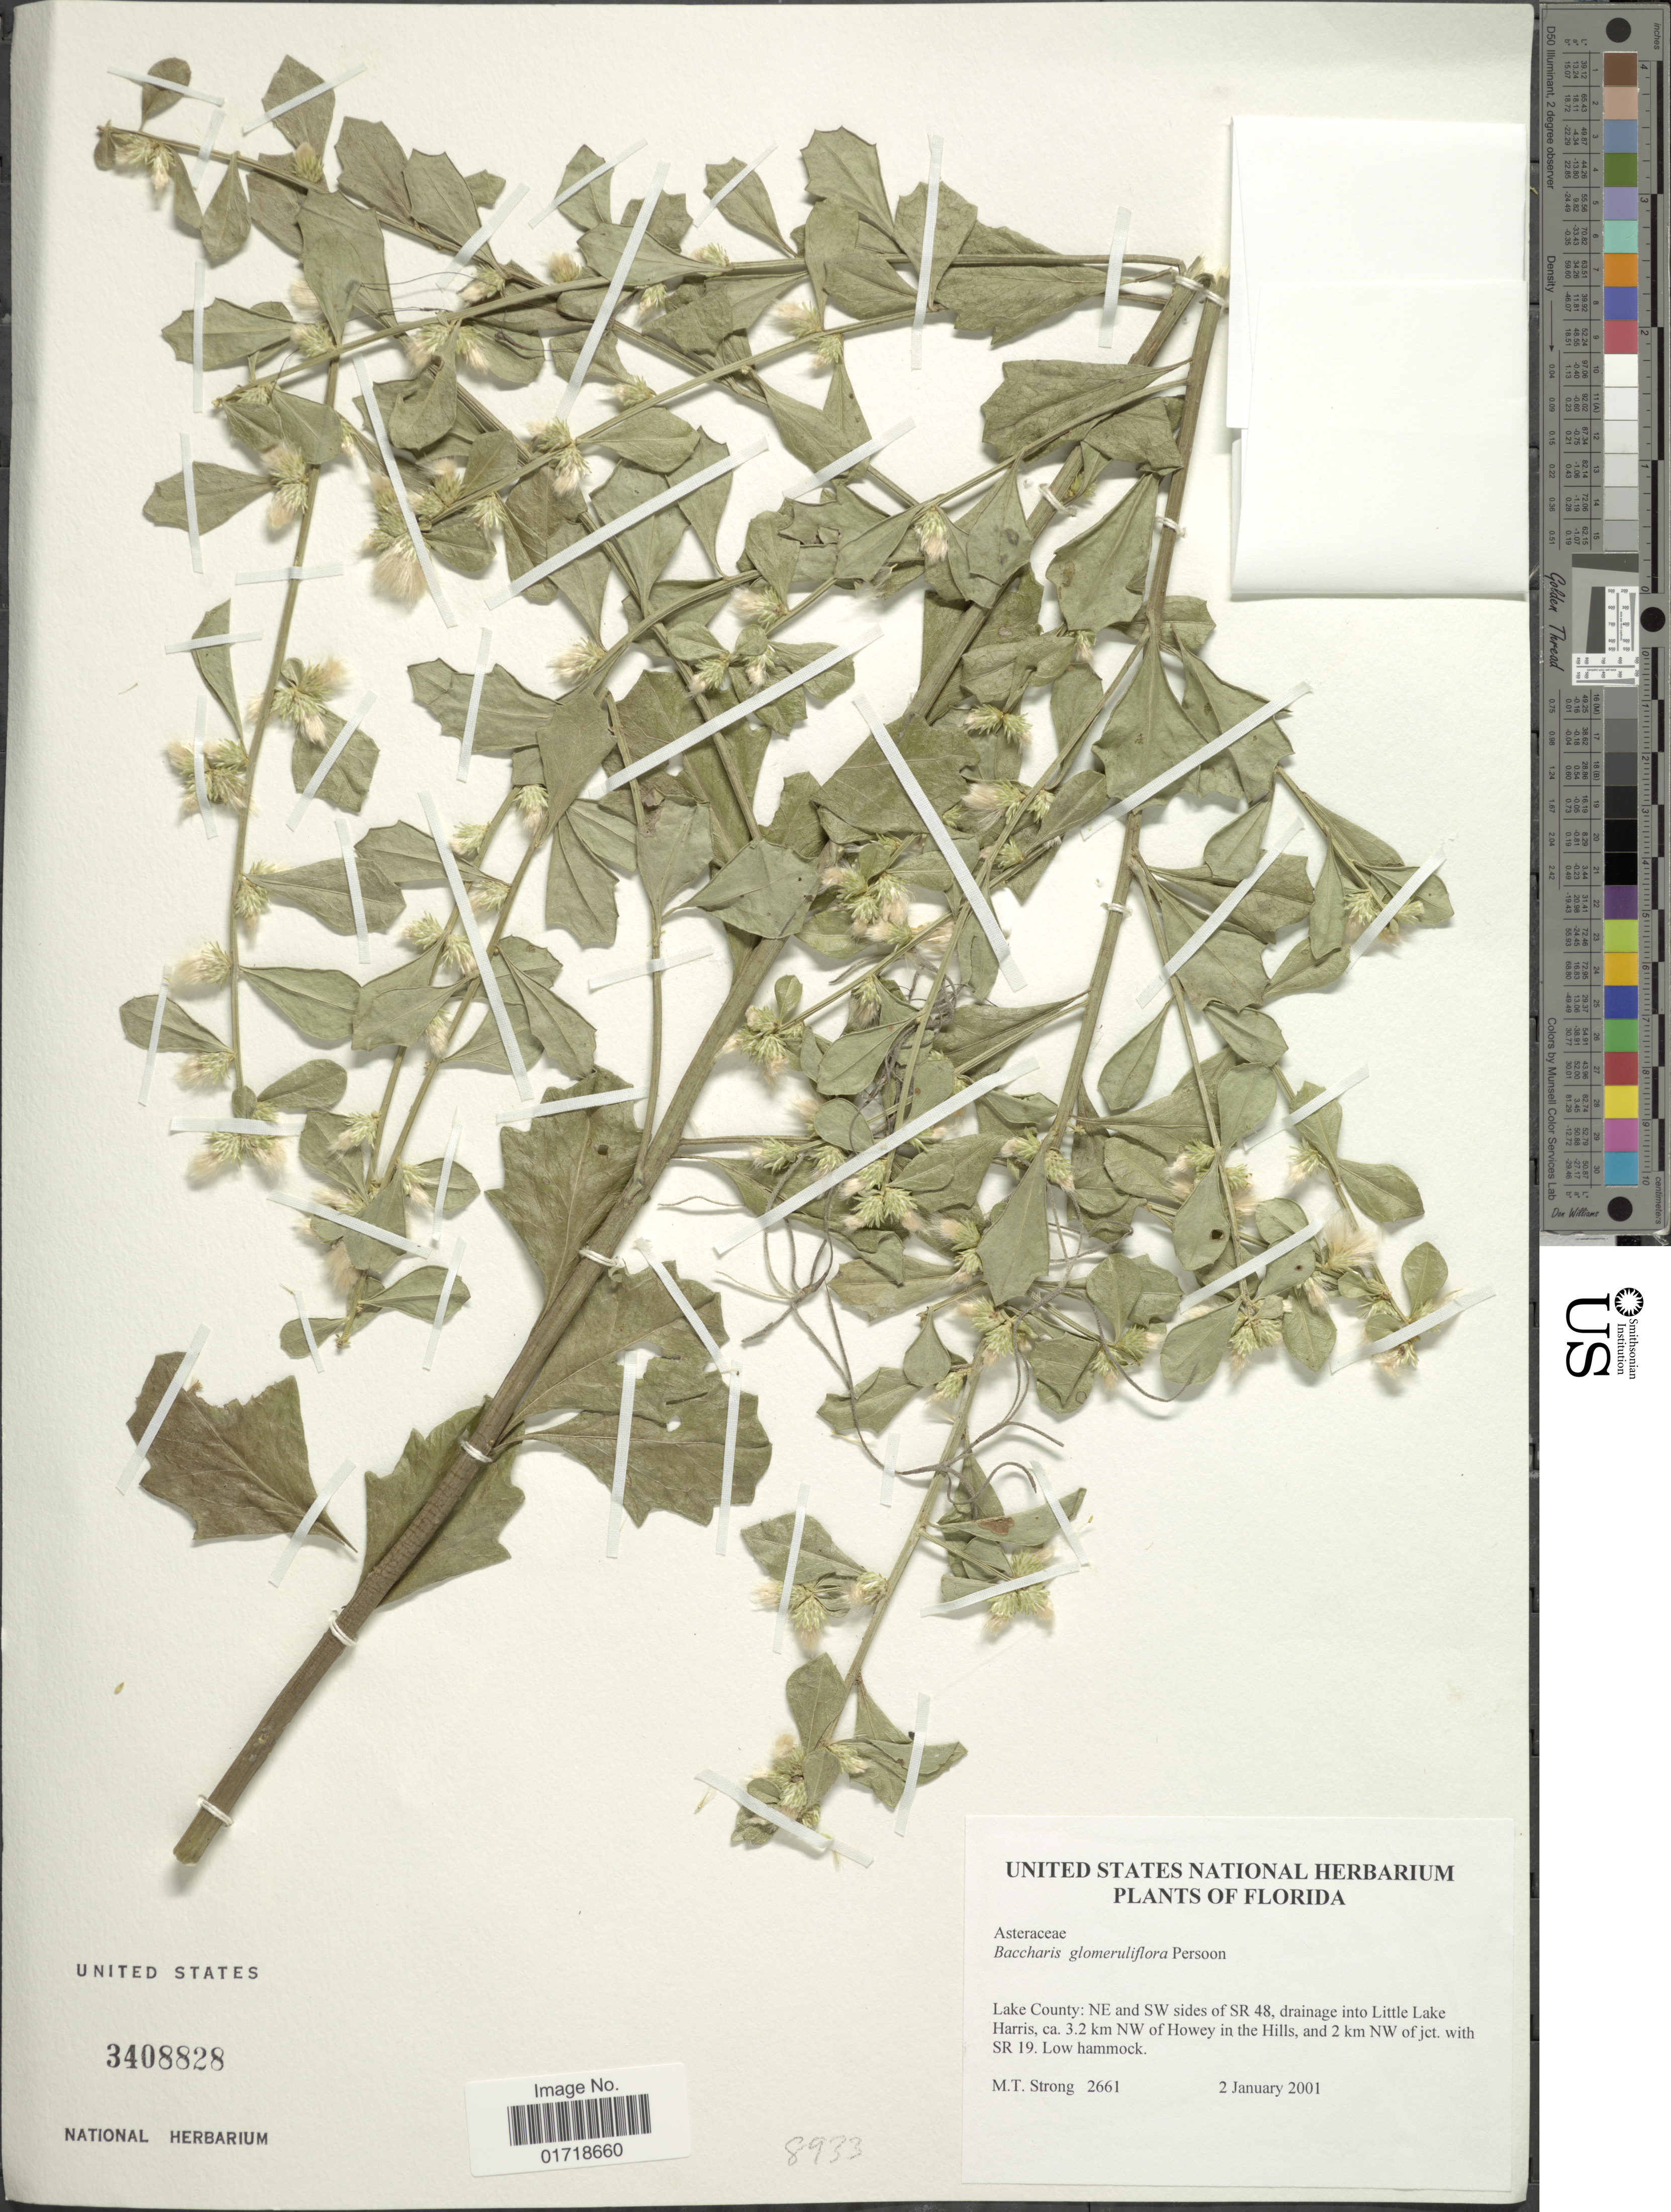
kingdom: Plantae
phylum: Tracheophyta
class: Magnoliopsida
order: Asterales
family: Asteraceae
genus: Baccharis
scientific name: Baccharis glomeruliflora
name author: Pers.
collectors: M. T. Strong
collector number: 2661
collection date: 2001-01-02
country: United States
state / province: Florida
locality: Lake County: NE and SW sides of SR 48, drainage into little Lake Harris, Ca 3.2 km NW of Howey in the Hills, and 2 km NW of jct, with SR. 19 low Hammock.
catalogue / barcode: US 3408828